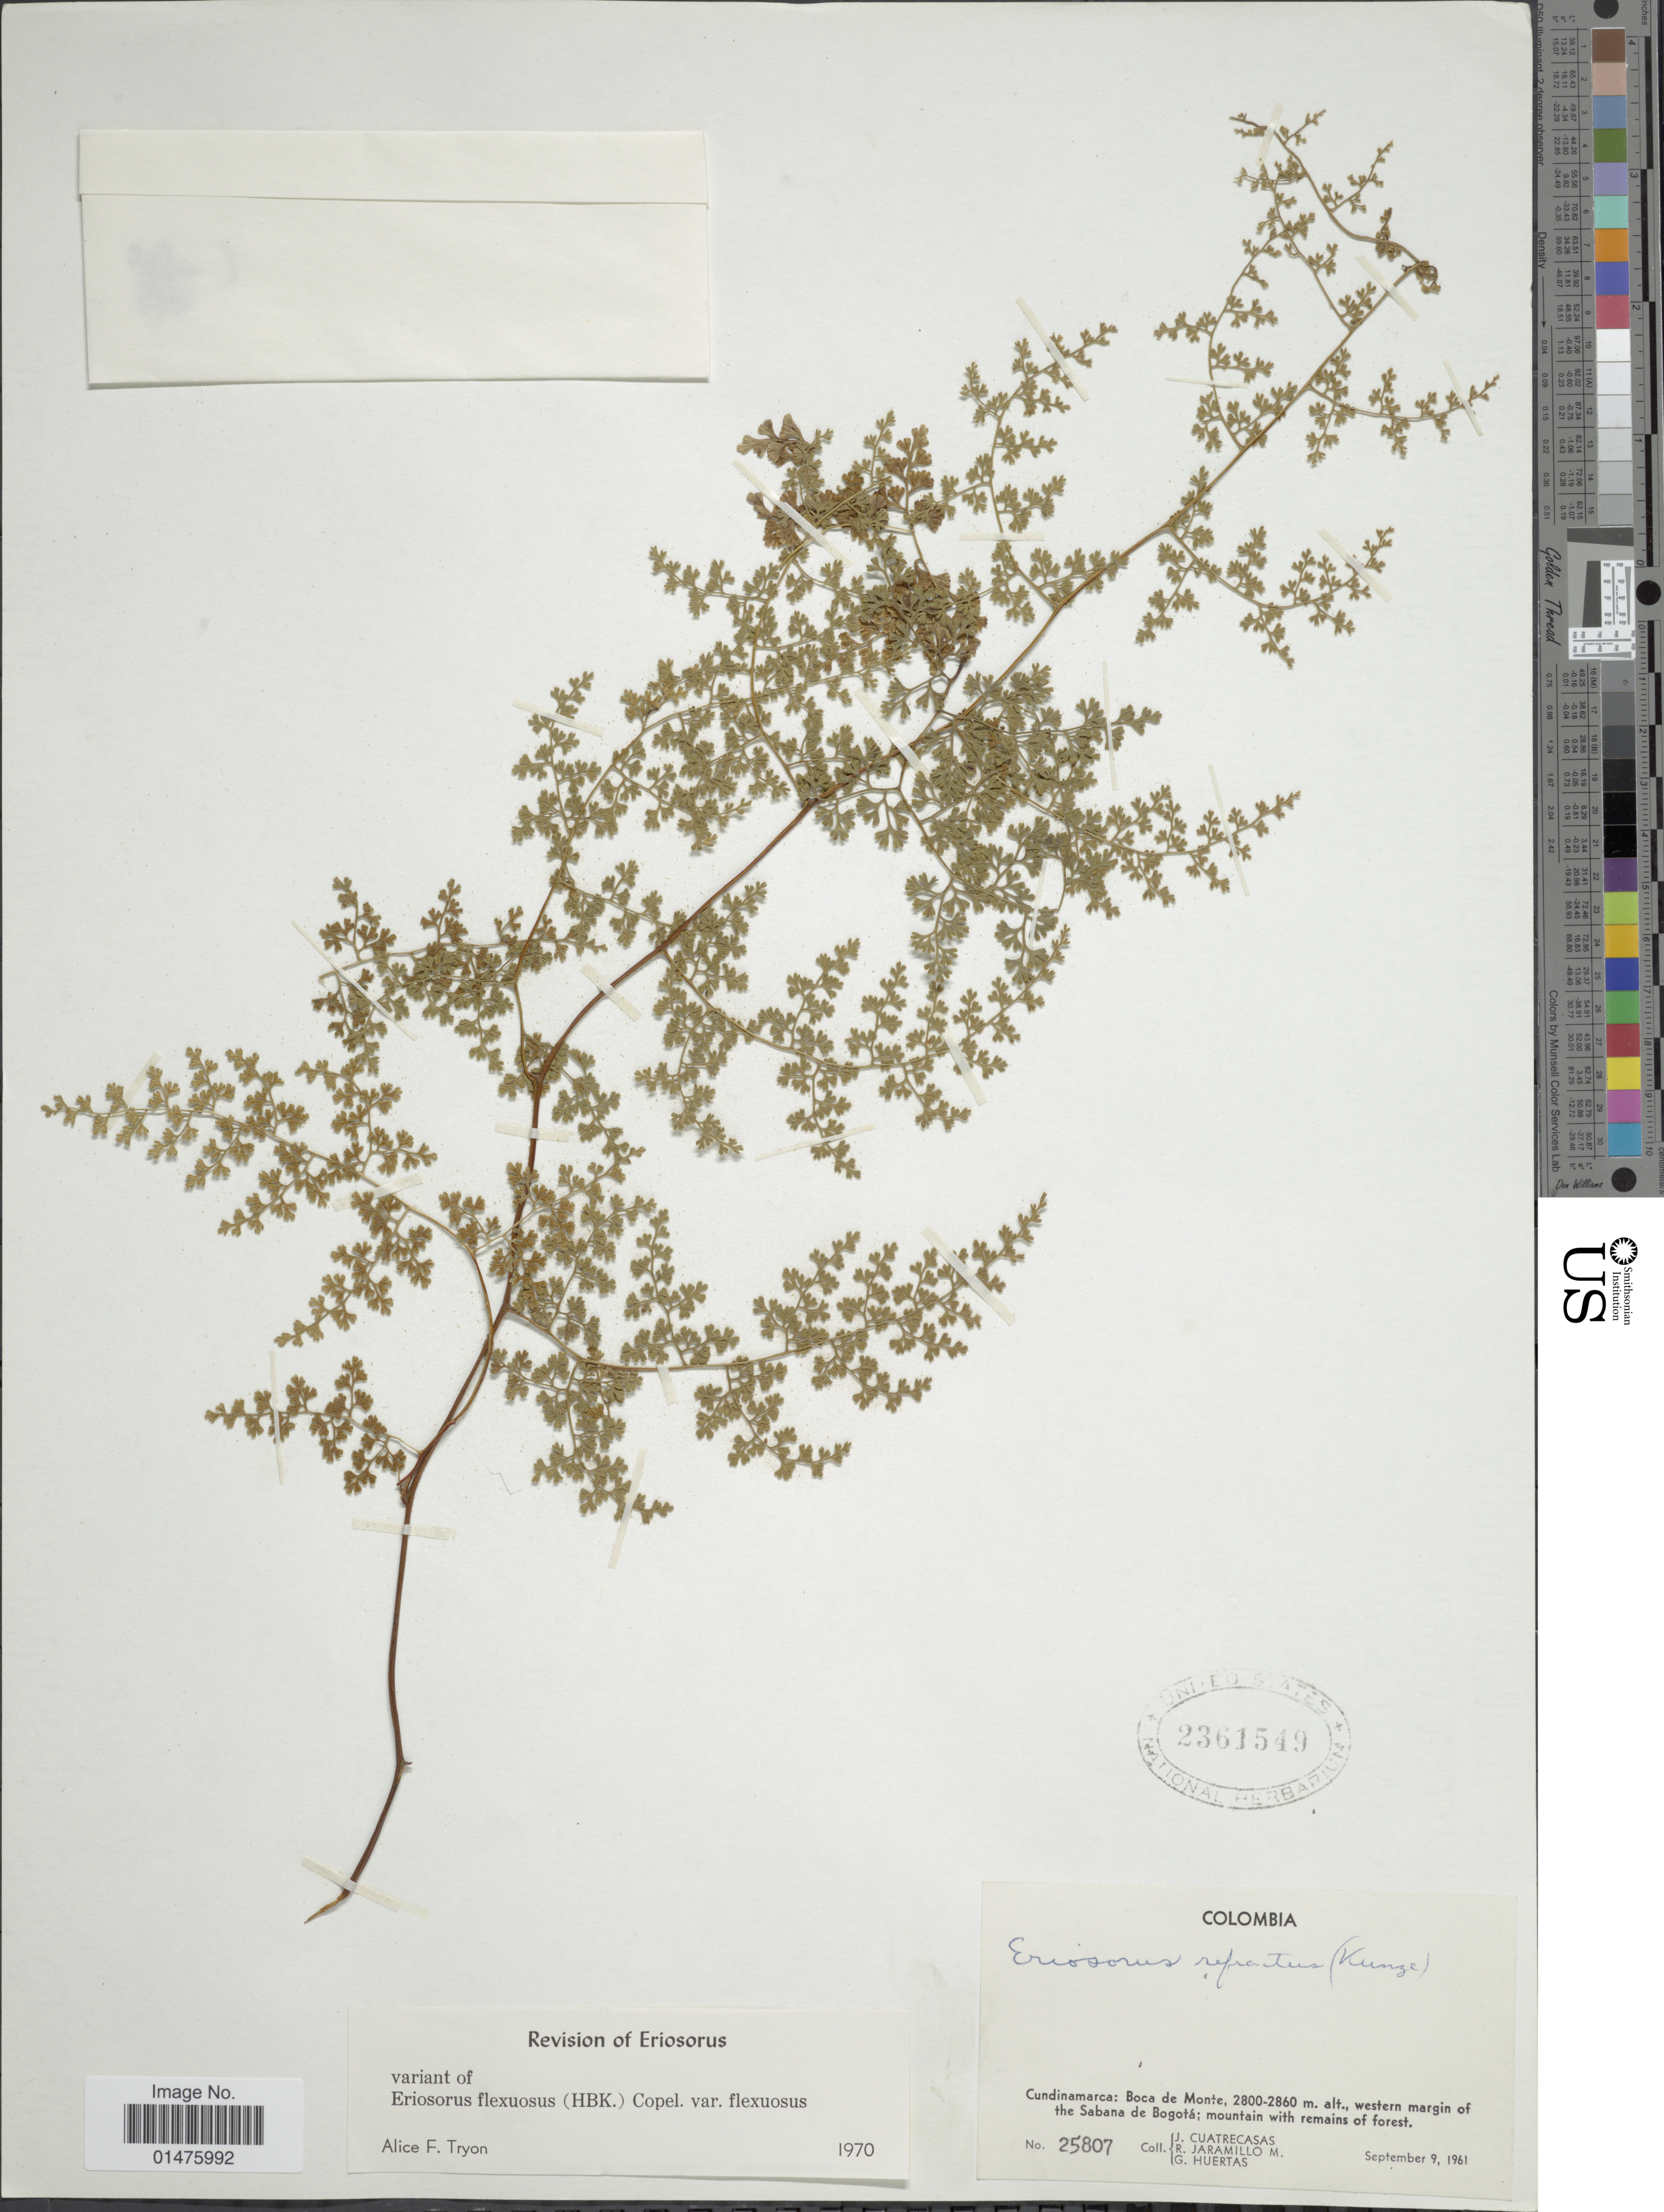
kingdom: Plantae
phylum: Tracheophyta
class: Polypodiopsida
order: Polypodiales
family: Pteridaceae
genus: Jamesonia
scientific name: Jamesonia flexuosa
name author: (Humb. & Bonpl.) Christenh.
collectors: J. Cuatrecasas, R. Jaramillo M. & G. Huertas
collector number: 25807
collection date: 1961-09-09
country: Colombia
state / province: Cundinamarca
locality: Boca de Monte., western margin of the Sabana de Bogotá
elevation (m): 2800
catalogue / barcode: US 2361549